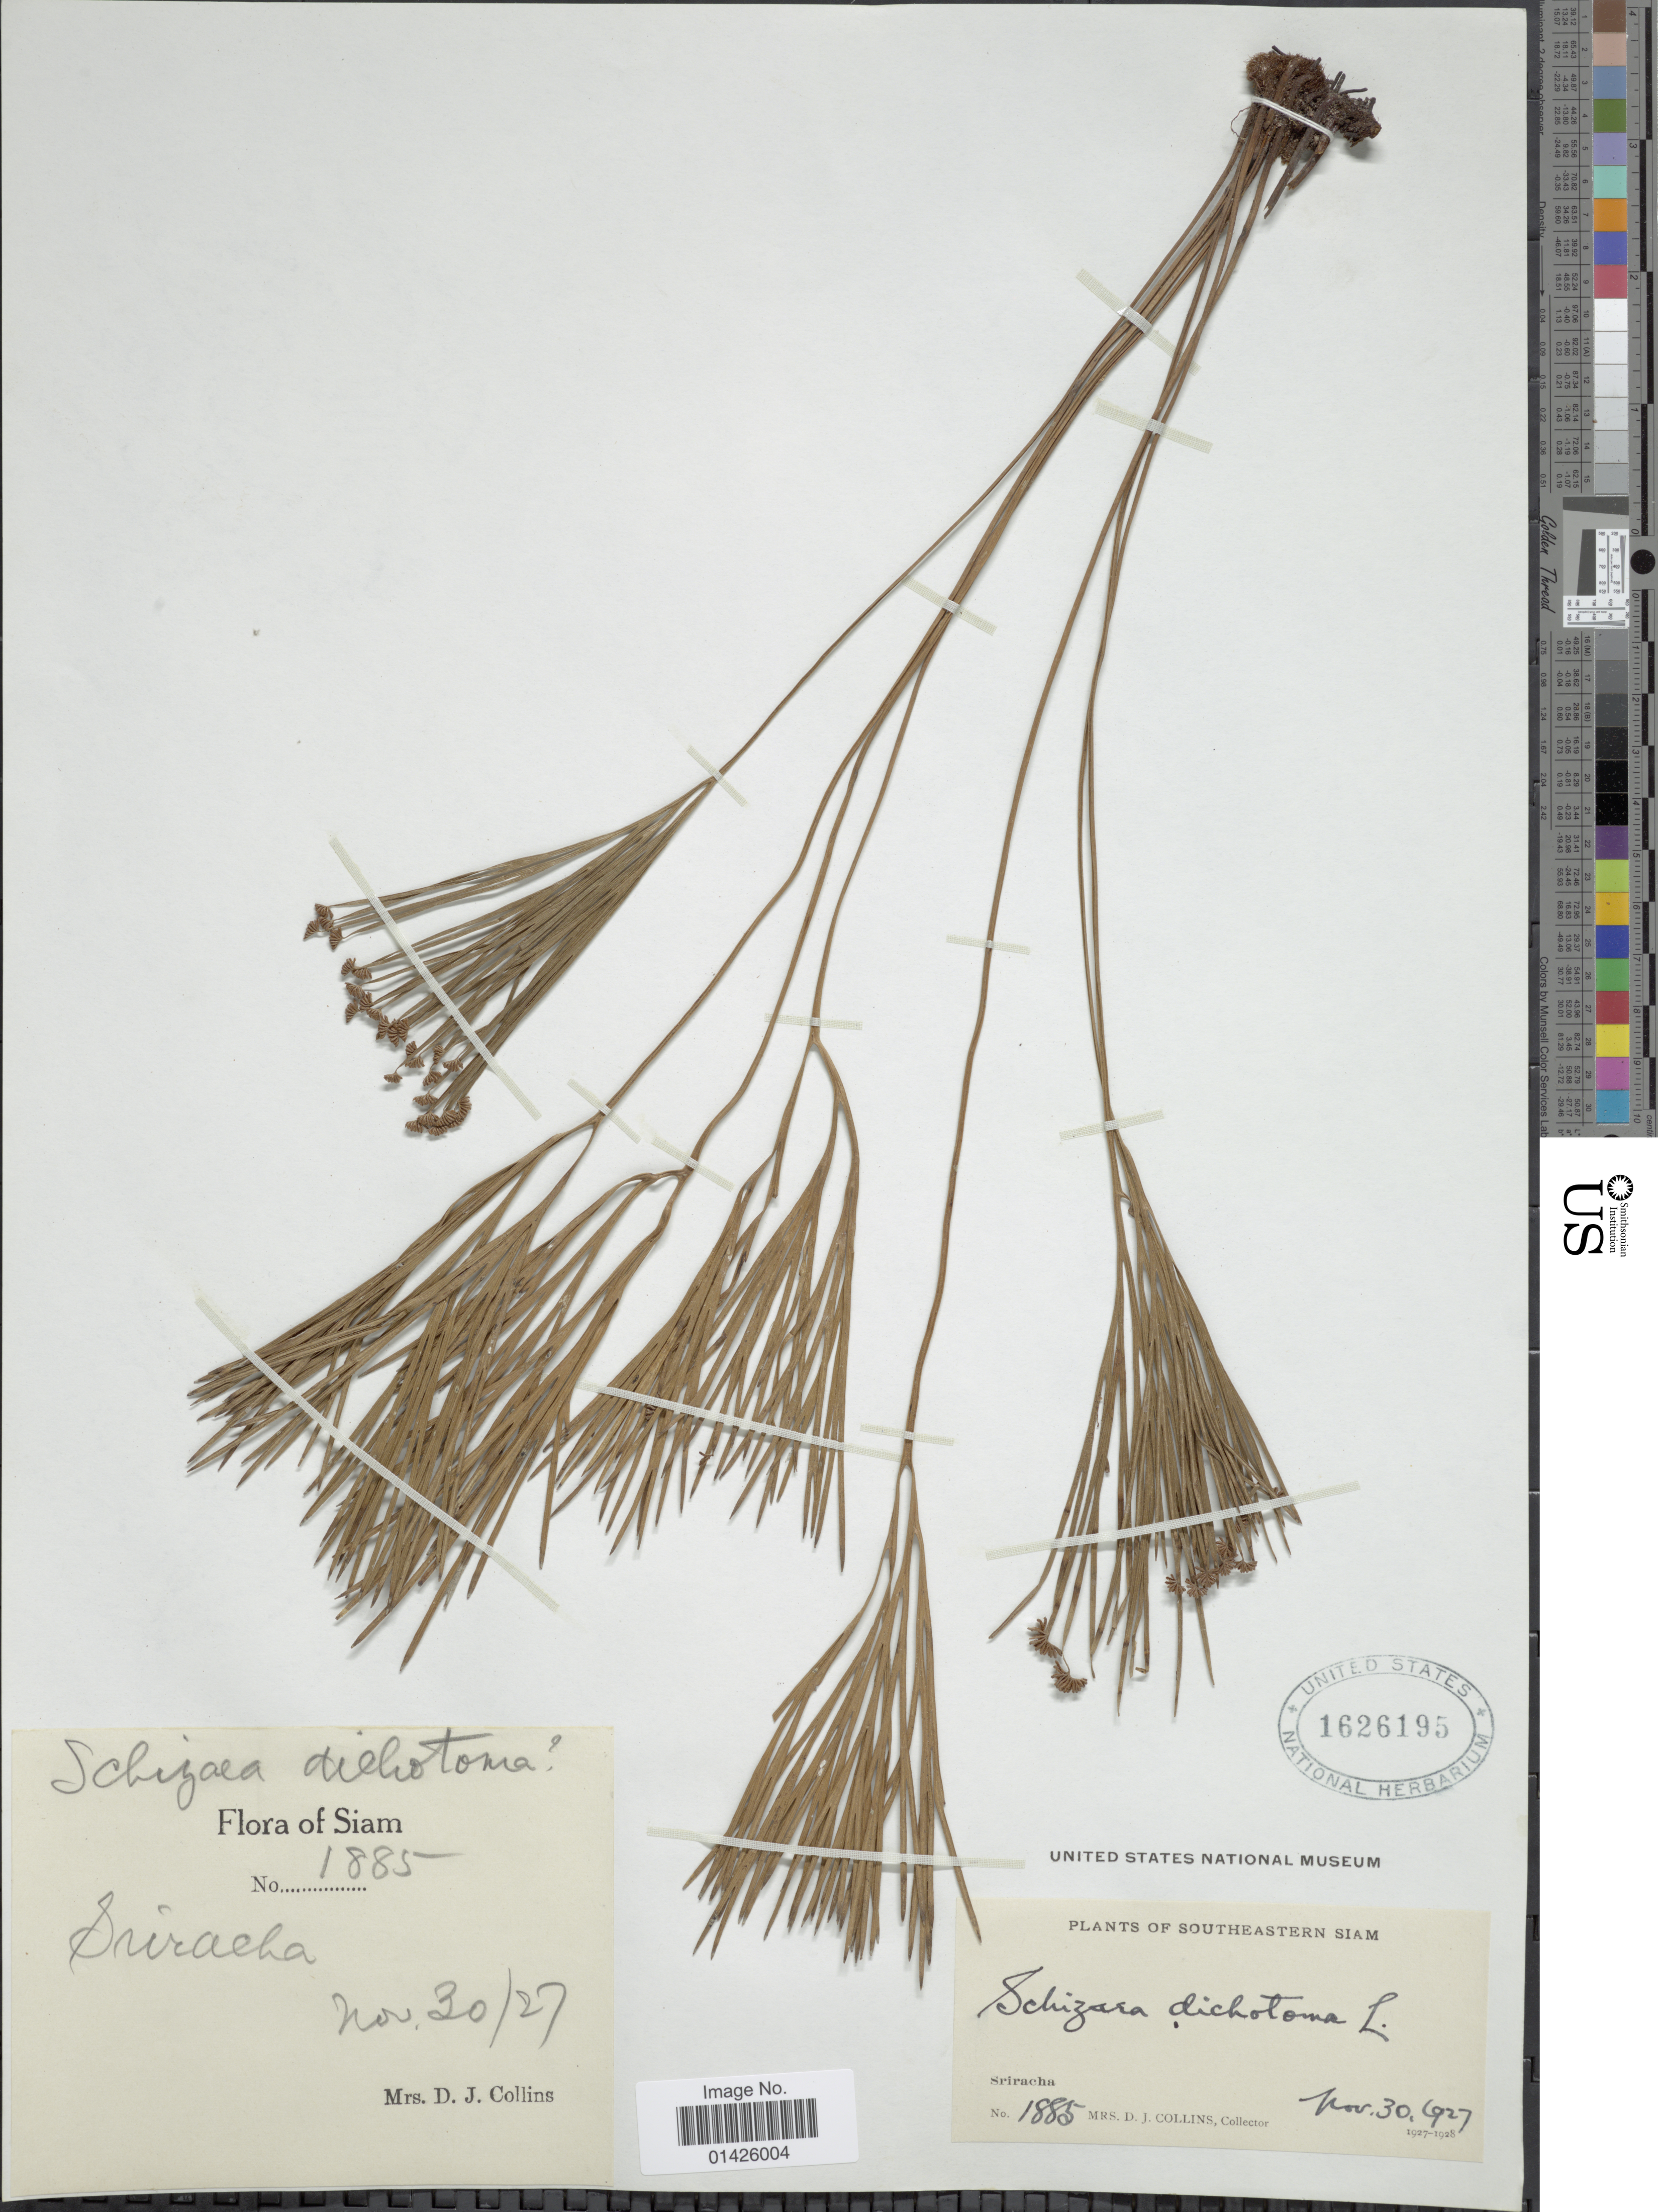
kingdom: Plantae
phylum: Tracheophyta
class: Polypodiopsida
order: Schizaeales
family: Schizaeaceae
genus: Schizaea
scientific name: Schizaea dichotoma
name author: (L.) J. Sm.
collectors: Mrs. D. J. Collins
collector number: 1885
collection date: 1927-11-30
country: Thailand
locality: Southeastern Siam, Sriracha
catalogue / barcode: US 1626195